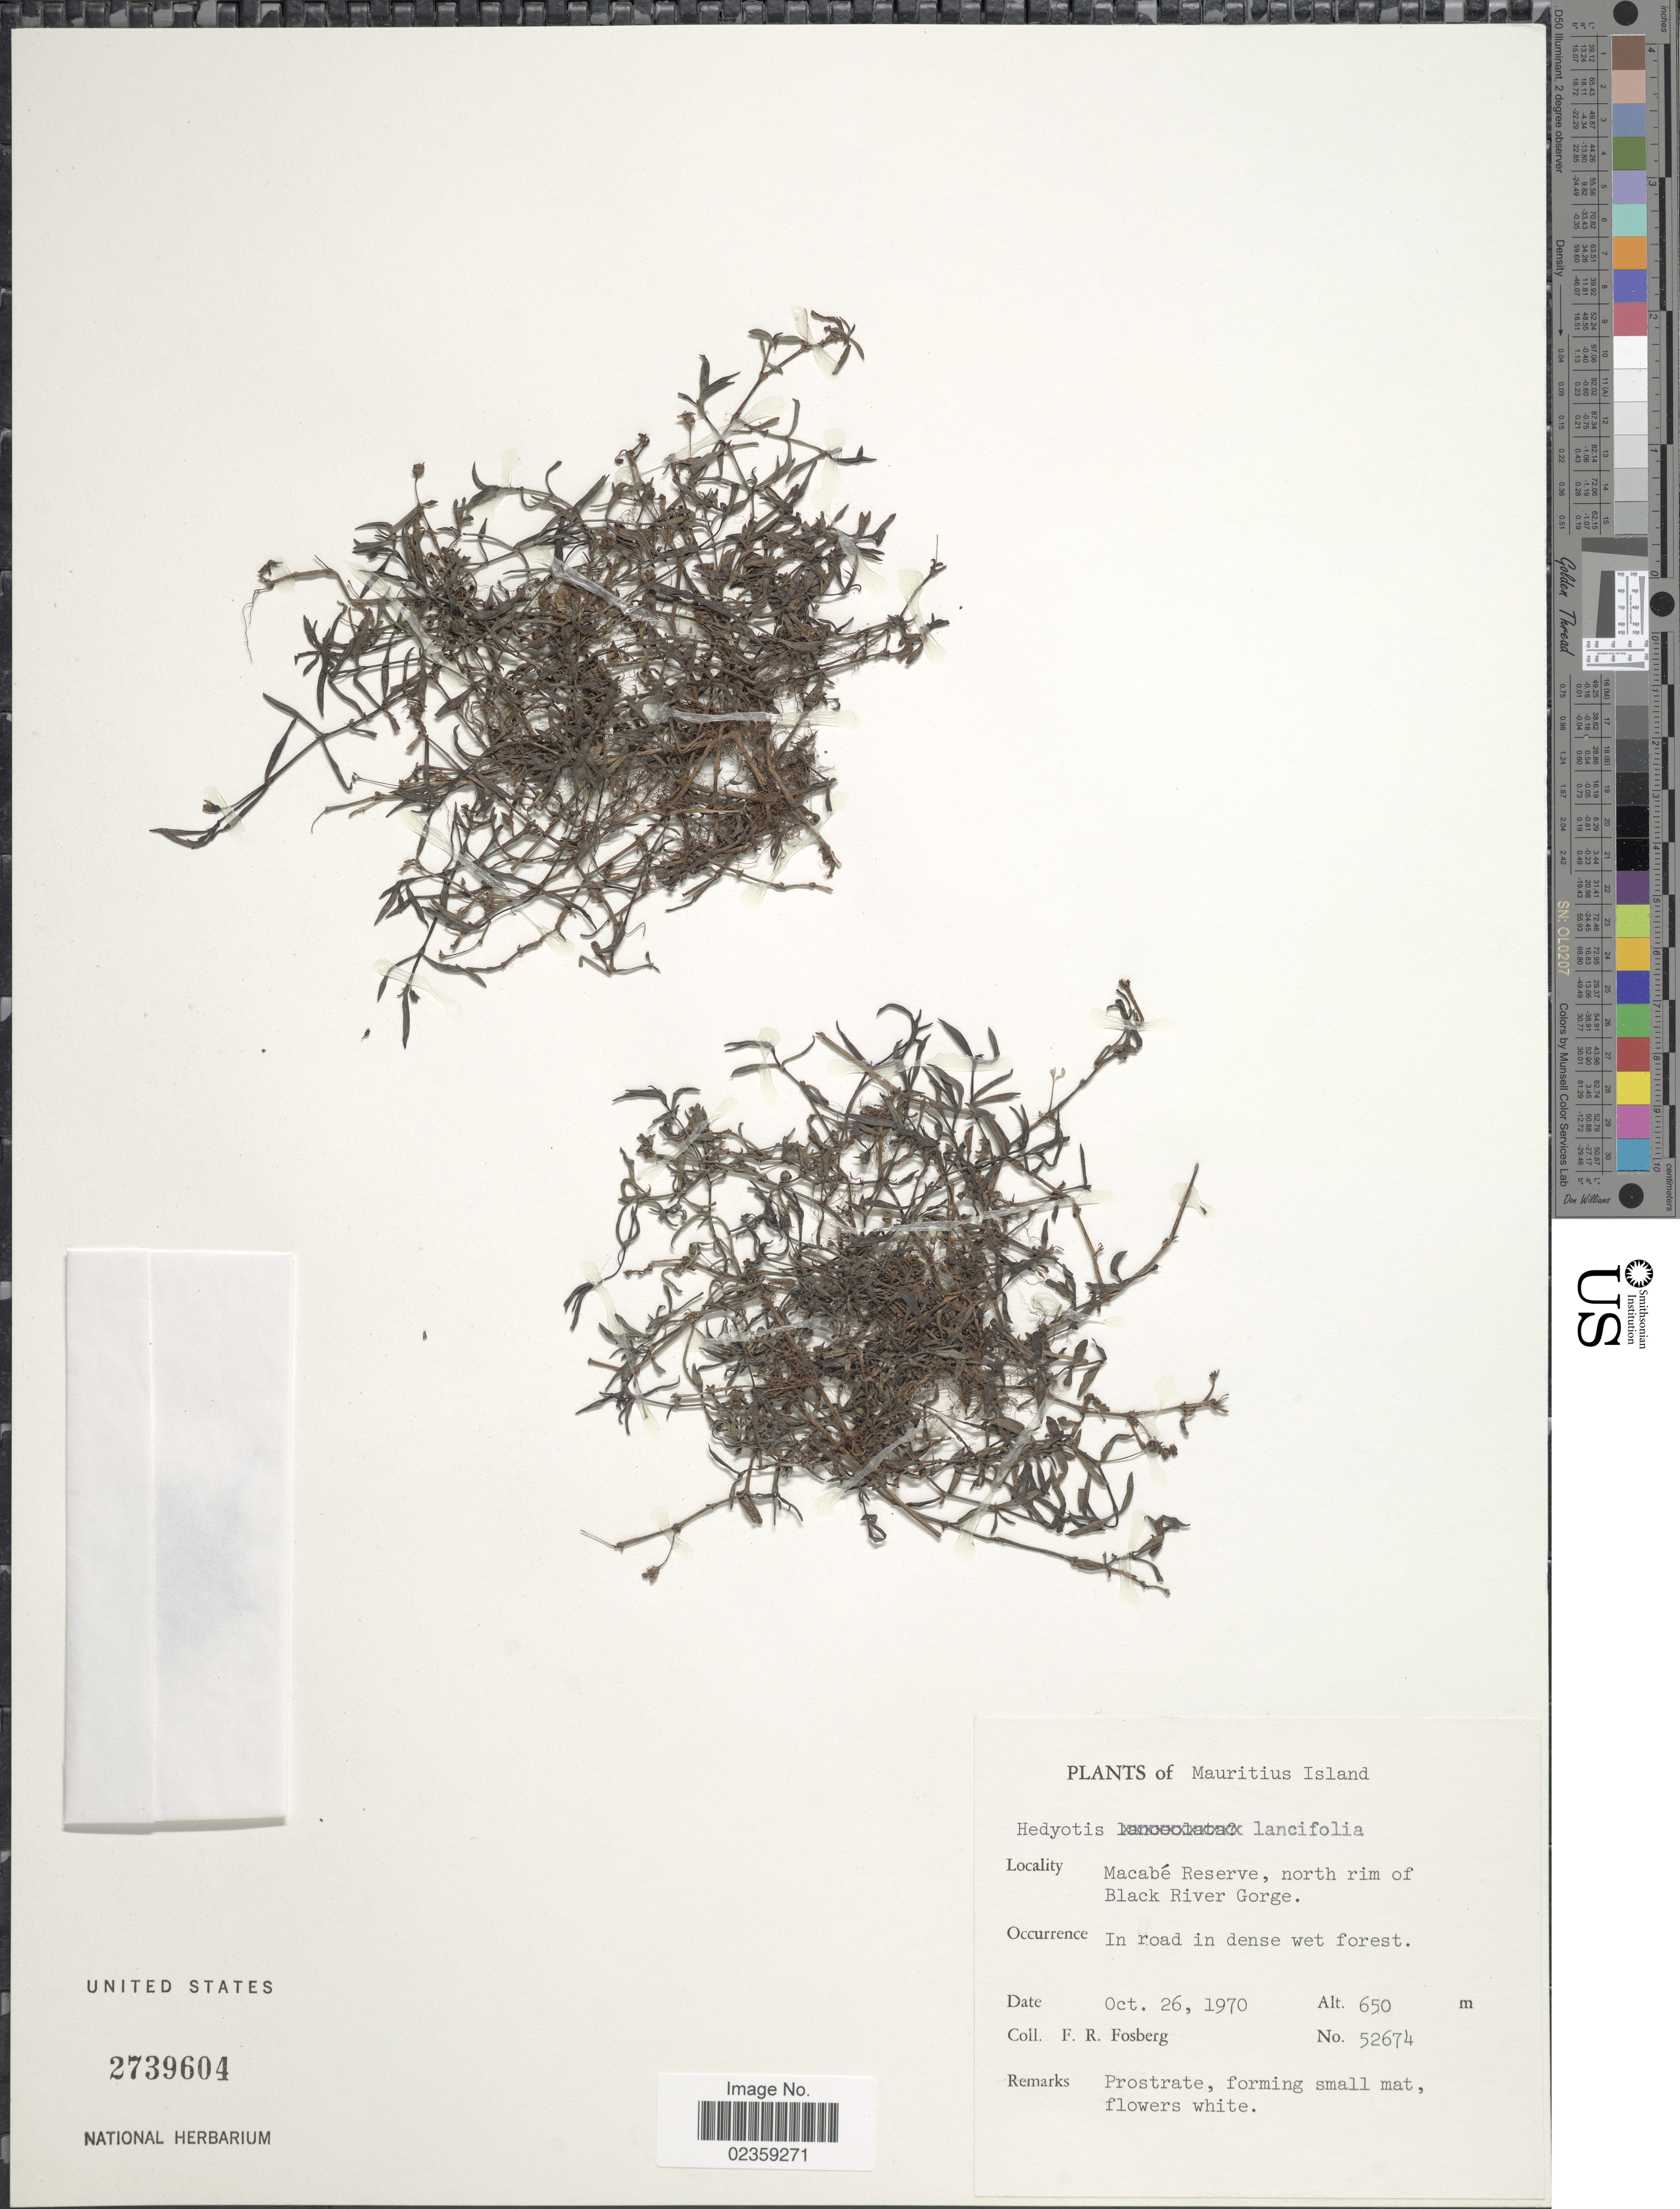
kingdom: Plantae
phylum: Tracheophyta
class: Magnoliopsida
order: Gentianales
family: Rubiaceae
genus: Oldenlandia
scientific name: Oldenlandia lancifolia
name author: (Schumach.) DC.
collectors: F. R. Fosberg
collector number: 52674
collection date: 1970-10-26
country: Mauritius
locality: Mauritius Island. Macabé Reserve, north rim of Black River Gorge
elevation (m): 650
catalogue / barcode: US 2739604